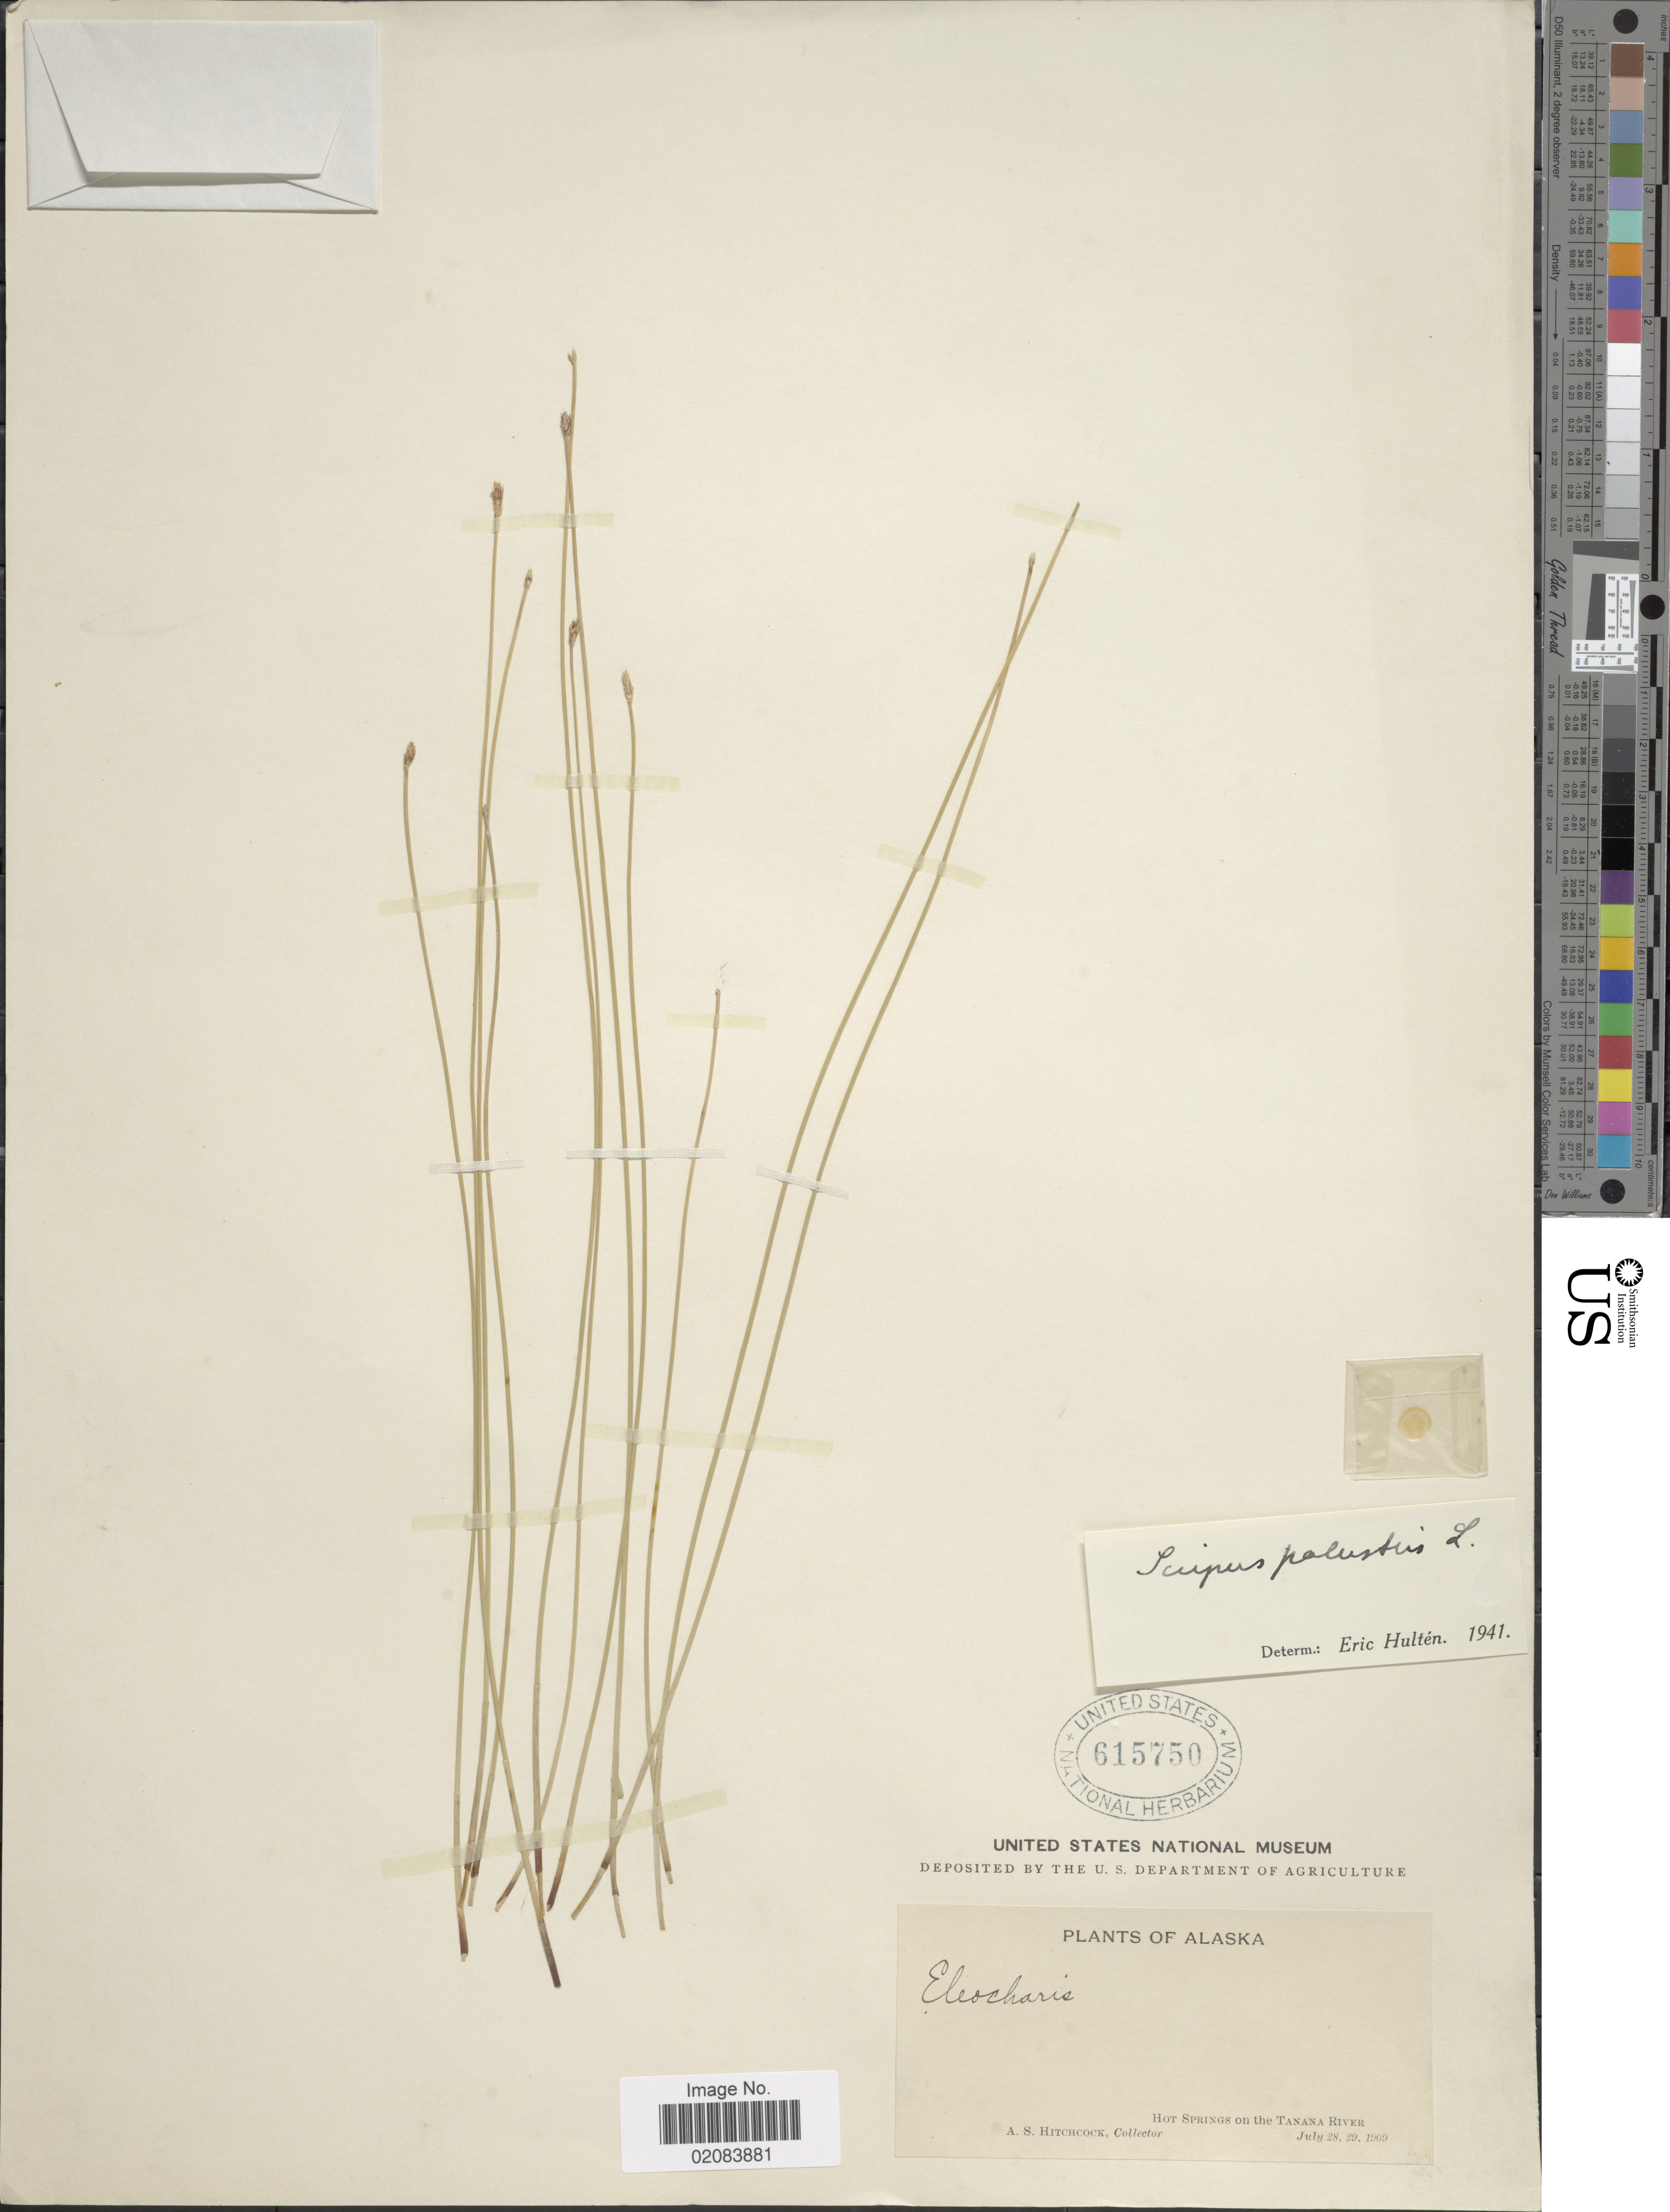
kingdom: Plantae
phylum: Tracheophyta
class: Liliopsida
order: Poales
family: Cyperaceae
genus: Eleocharis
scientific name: Eleocharis sp.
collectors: A. S. Hitchcock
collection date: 1909-07-28/1909-07-29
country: United States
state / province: Alaska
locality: Hot Springs on the Tanana River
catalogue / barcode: US 615750